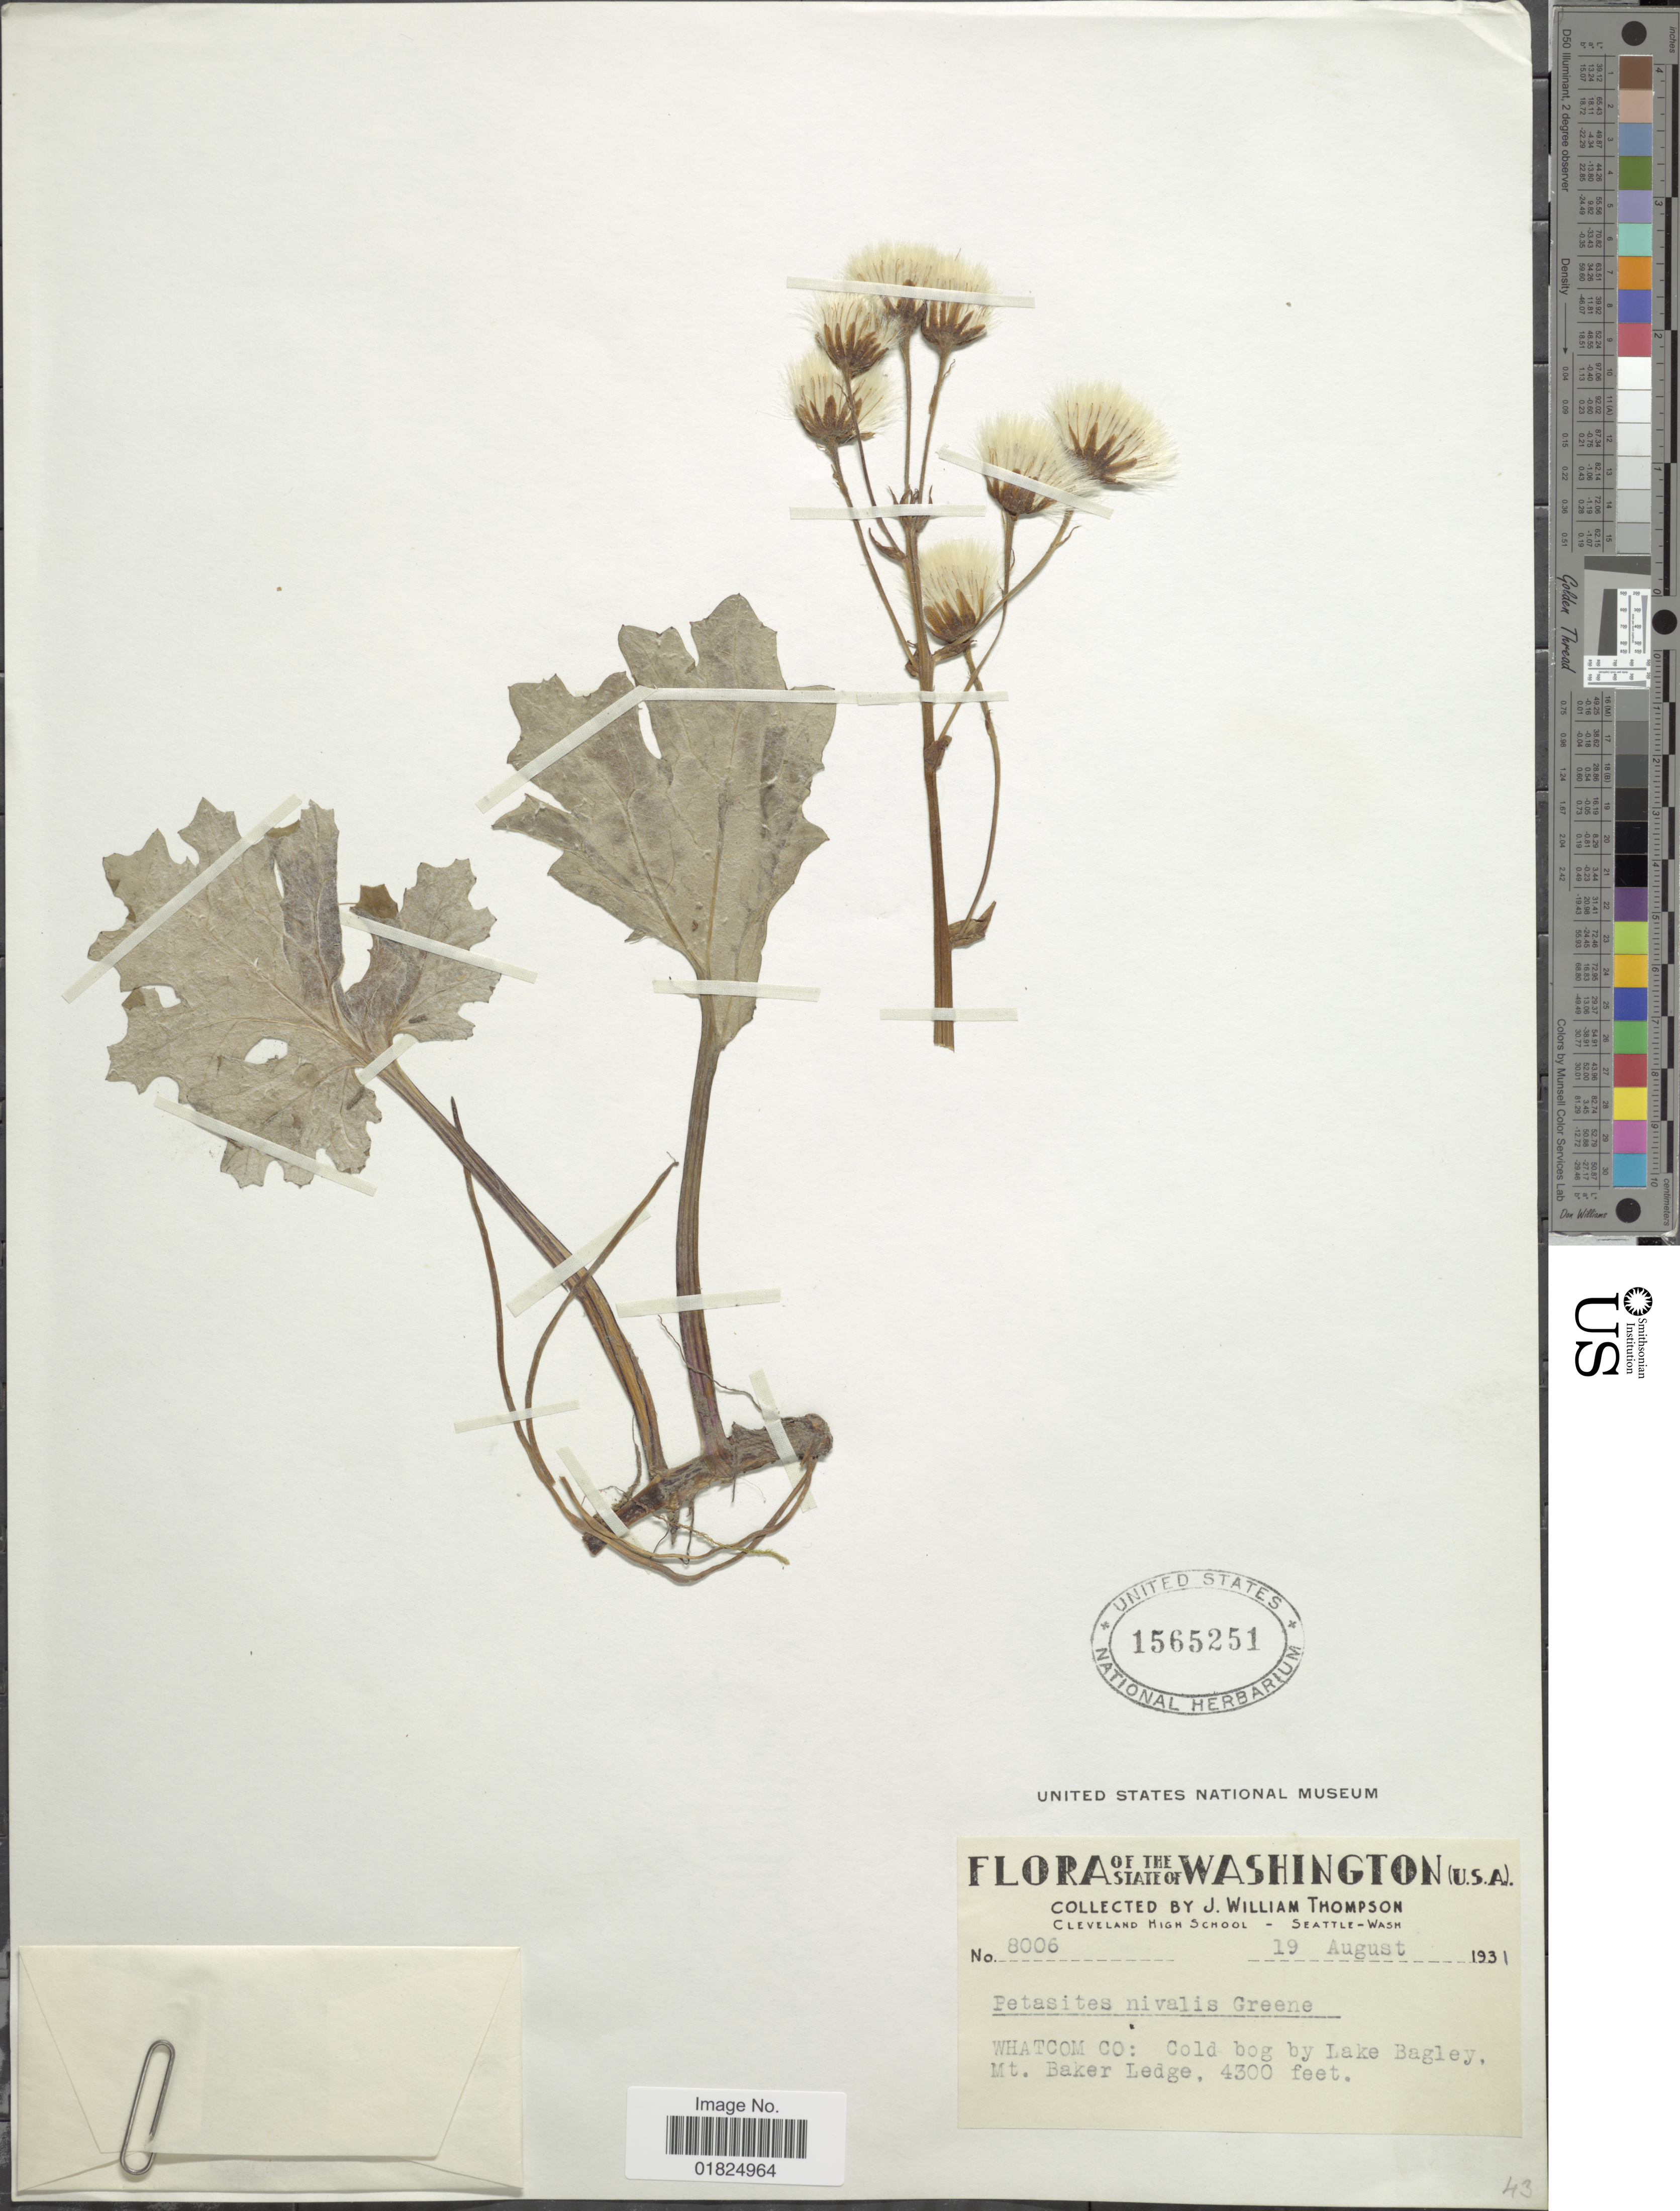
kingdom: Plantae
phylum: Tracheophyta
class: Magnoliopsida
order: Asterales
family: Asteraceae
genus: Petasites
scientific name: Petasites frigidus var. frigidus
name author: (L.) Fr.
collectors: J. W. Thompson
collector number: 8006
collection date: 1931-08-19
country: United States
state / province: Washington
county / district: Whatcom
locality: State of Washington. Whatcom Co: Cold bog by Lake Bagley. Mt. Baker Ledge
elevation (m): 1311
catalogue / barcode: US 1565251